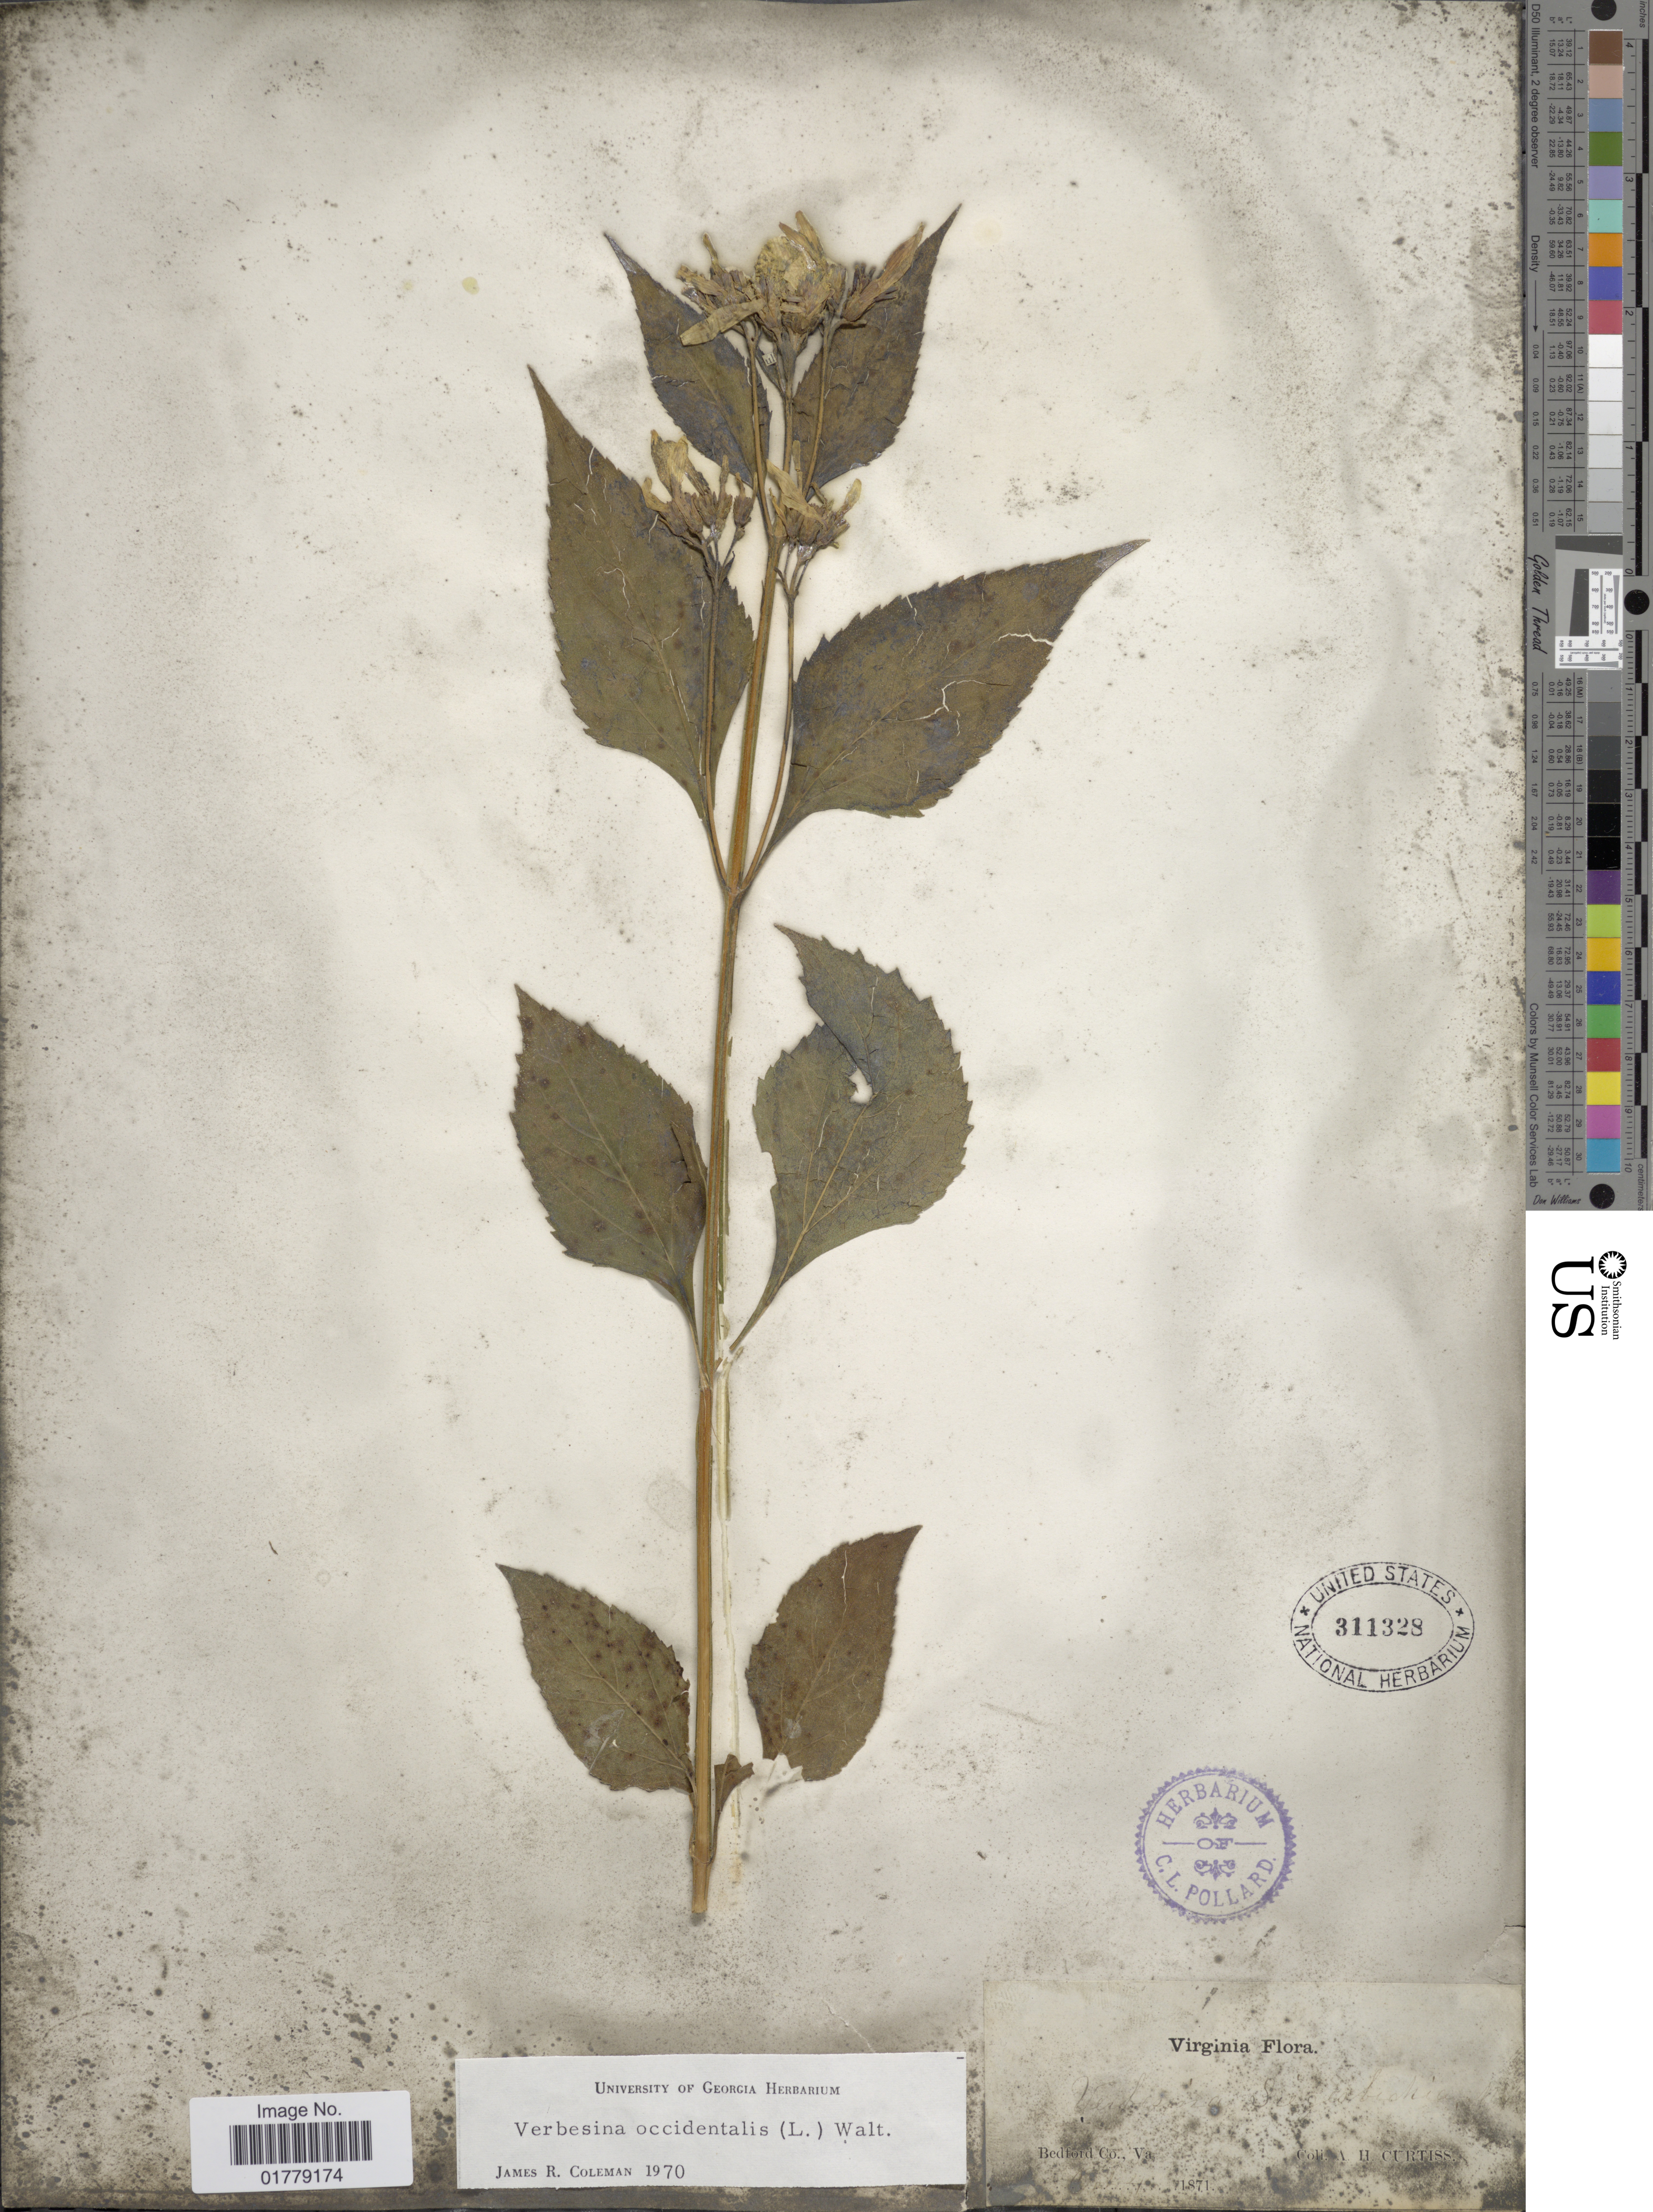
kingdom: Plantae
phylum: Tracheophyta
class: Magnoliopsida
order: Asterales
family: Asteraceae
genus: Verbesina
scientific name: Verbesina occidentalis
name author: (L.) Walter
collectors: A. H. Curtiss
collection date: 1871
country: United States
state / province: Virginia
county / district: Bedford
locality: Bedford Co.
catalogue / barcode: US 311328